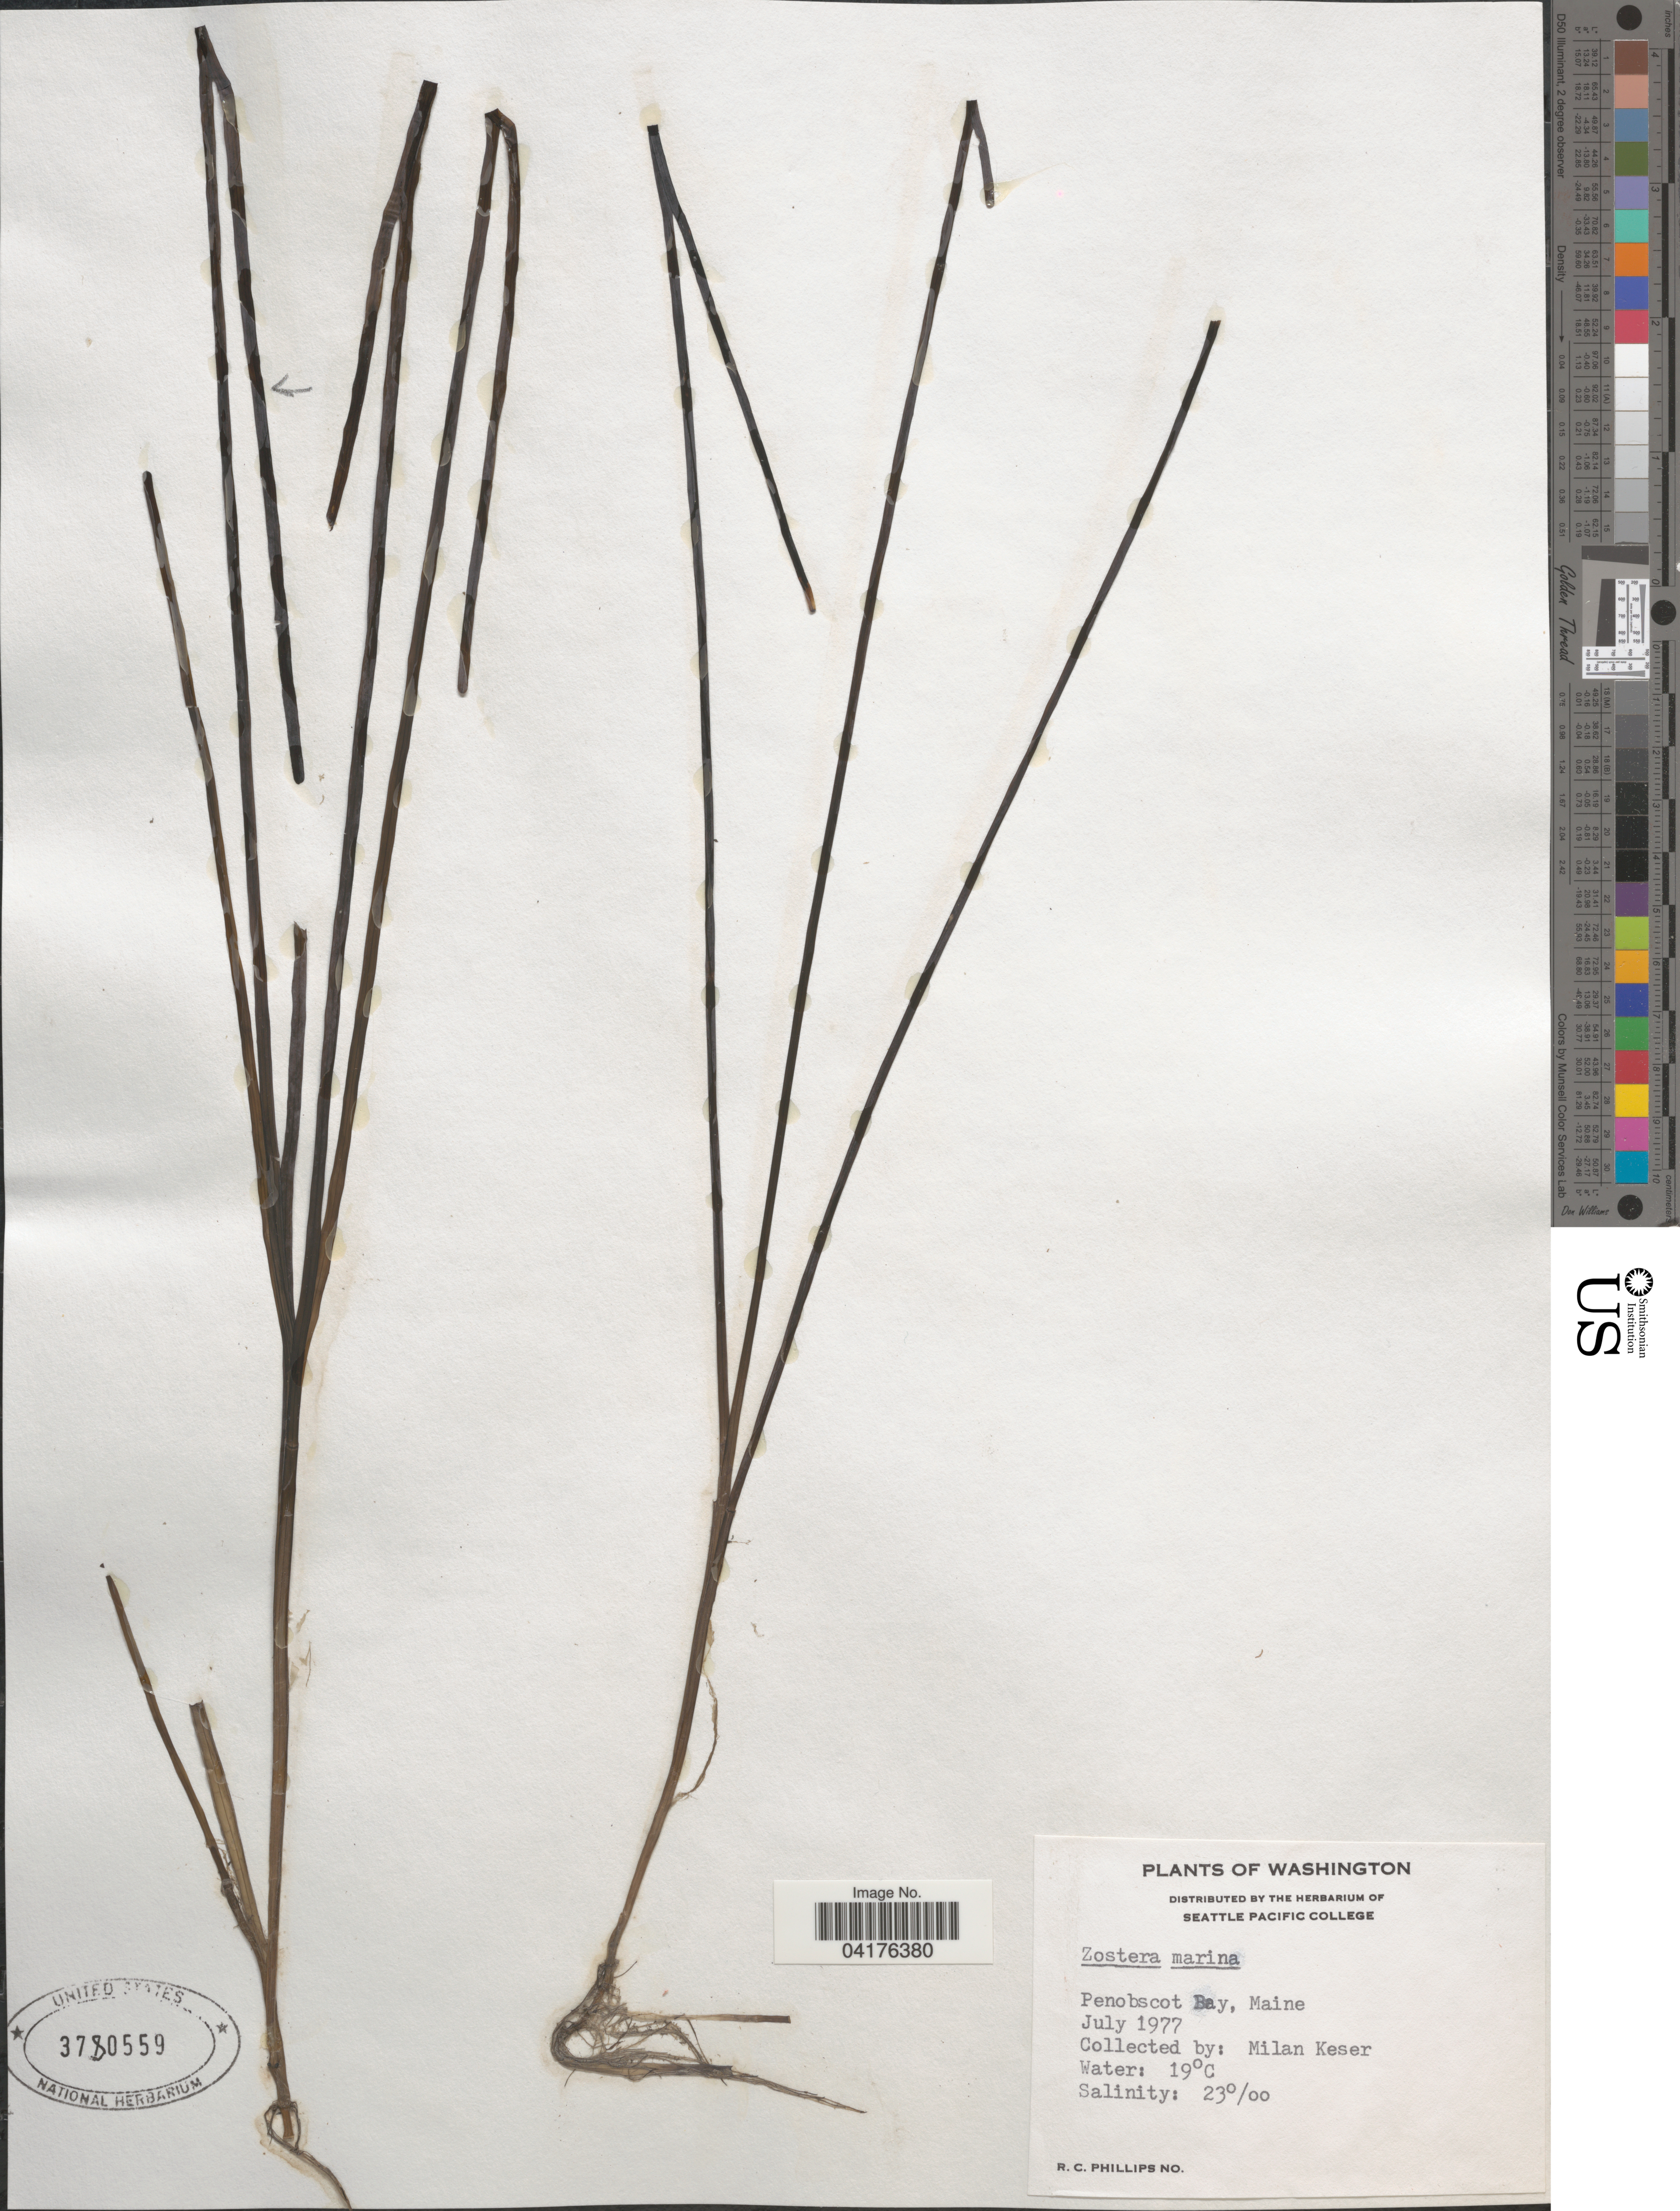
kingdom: Plantae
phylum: Tracheophyta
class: Liliopsida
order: Alismatales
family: Zosteraceae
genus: Zostera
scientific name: Zostera marina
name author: L.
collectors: M. Keser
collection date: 1977-07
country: United States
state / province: Maine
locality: Penobscot Bay.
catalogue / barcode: US 3780559